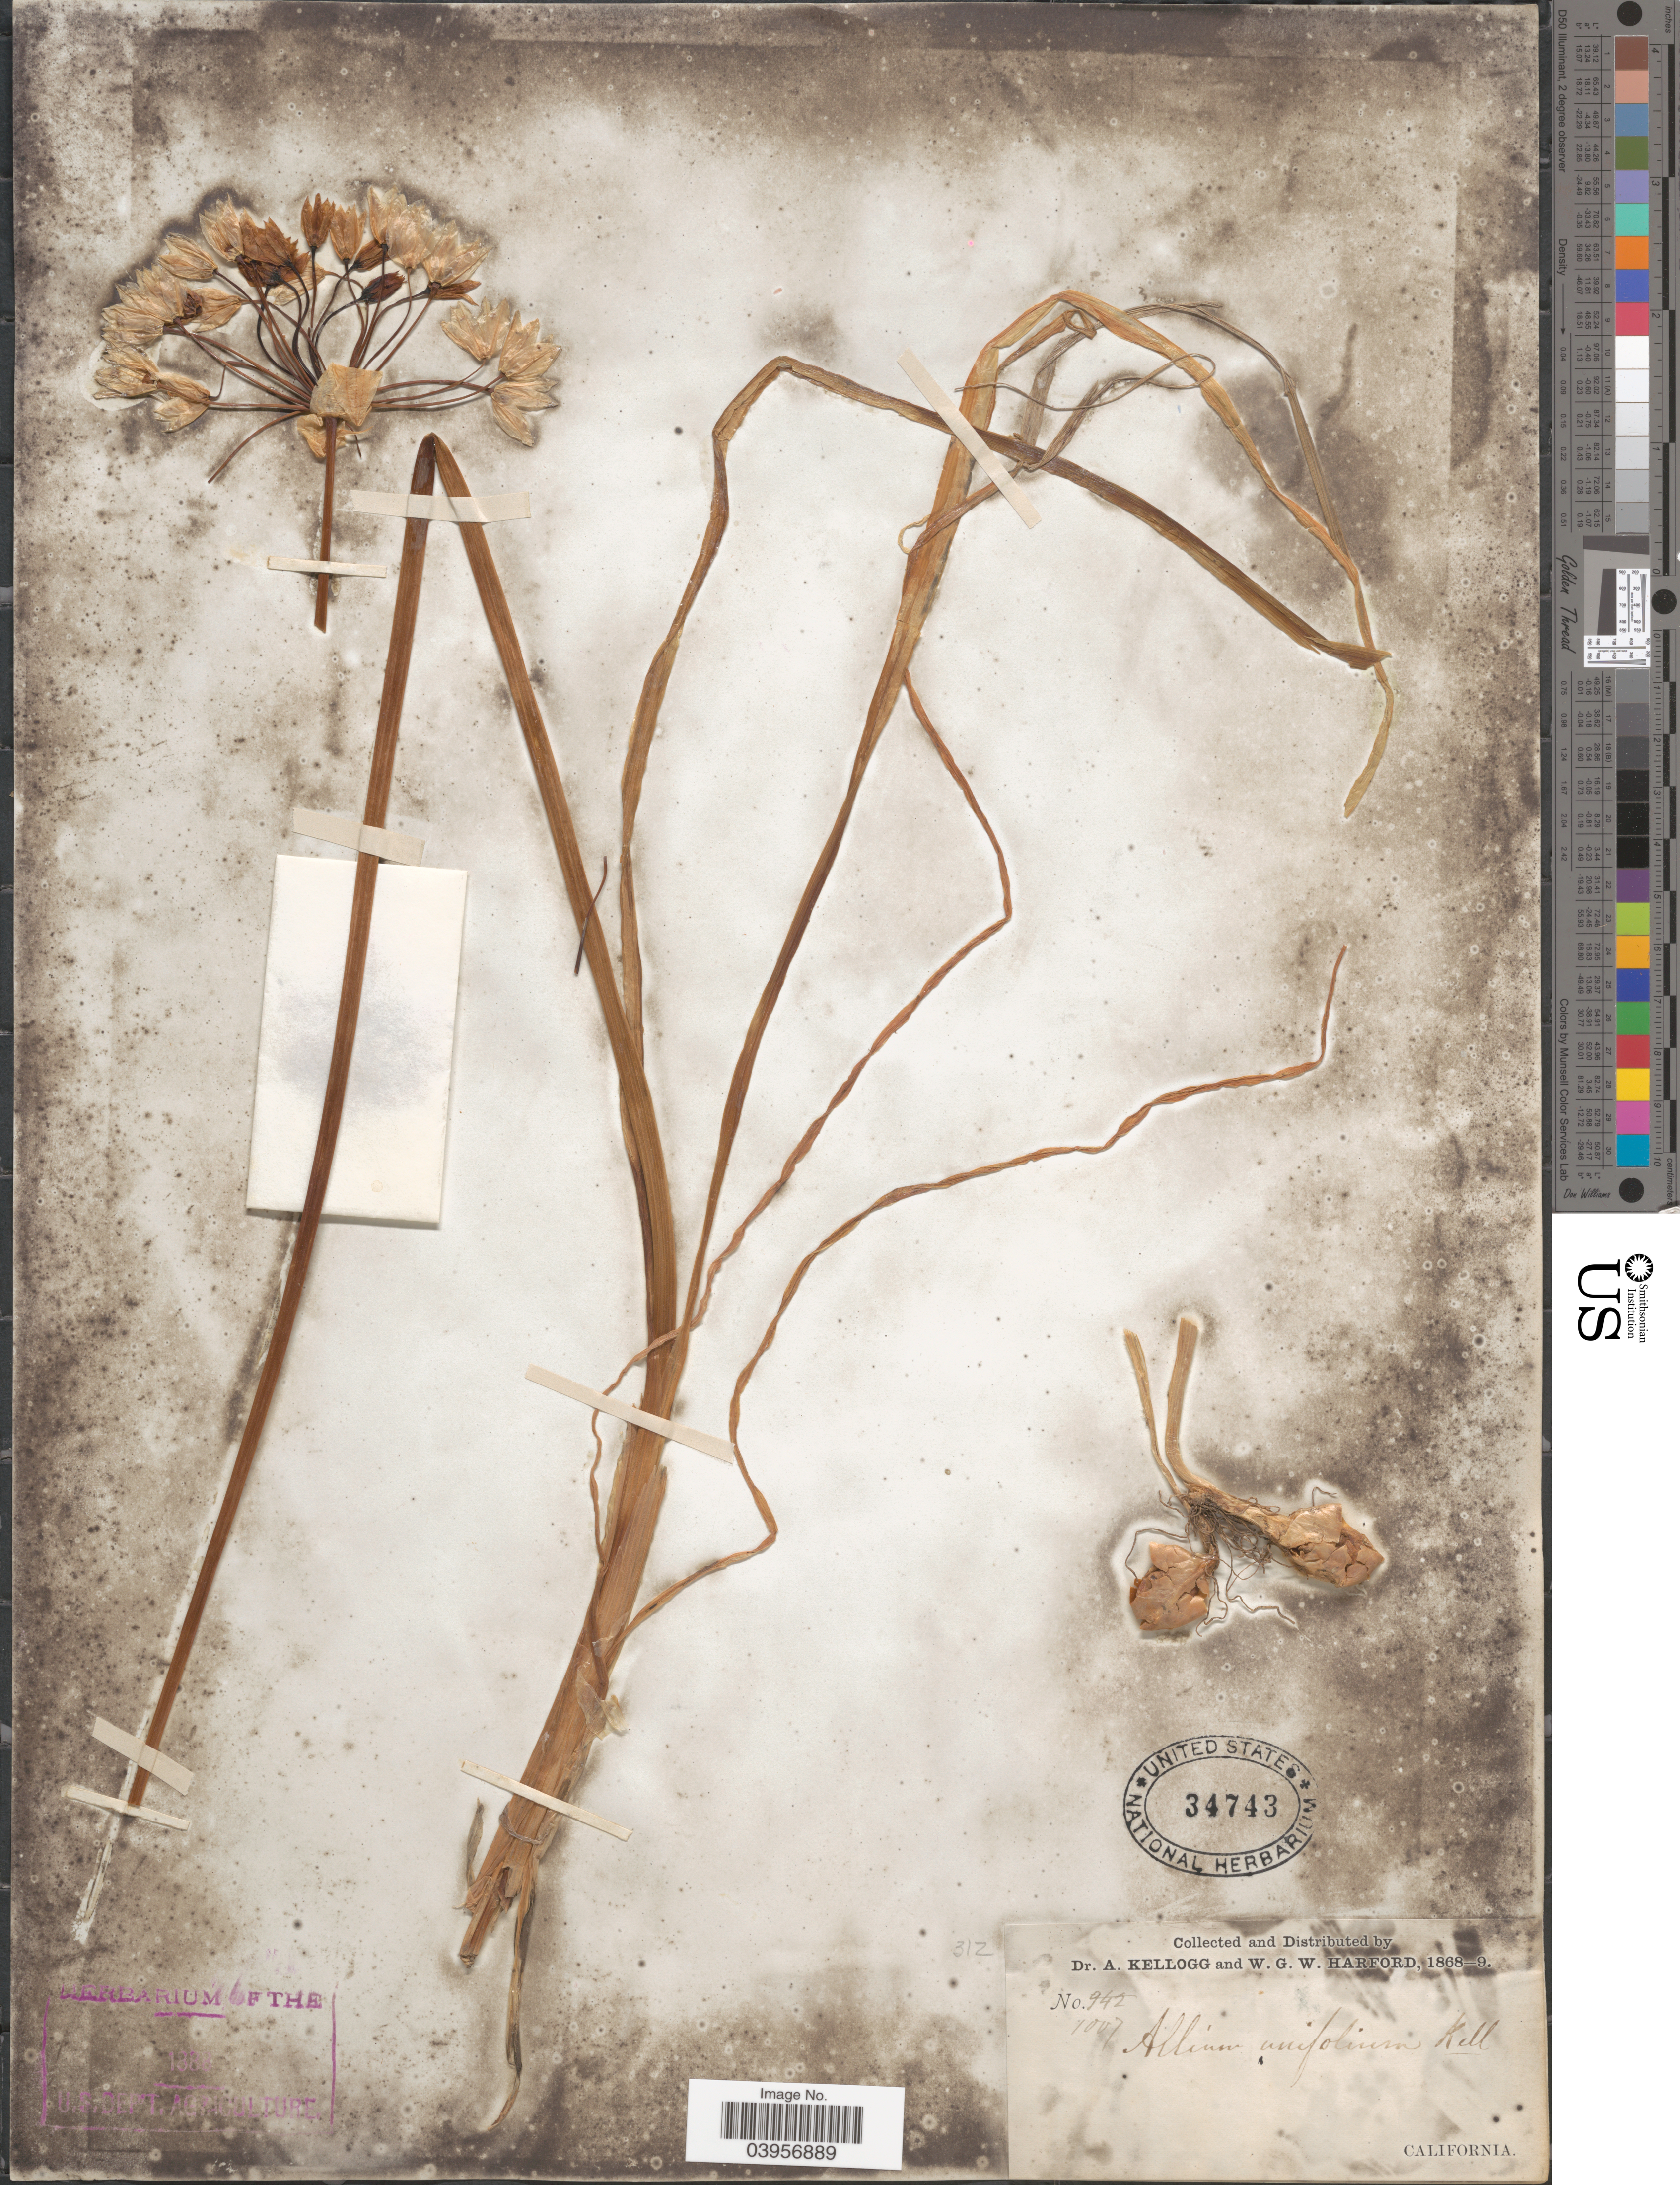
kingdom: Plantae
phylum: Tracheophyta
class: Liliopsida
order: Asparagales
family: Amaryllidaceae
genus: Allium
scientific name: Allium unifolium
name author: Kellogg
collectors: A. Kellogg & W. G. W. Harford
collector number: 1007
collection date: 1868/1869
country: United States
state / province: California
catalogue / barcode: US 34743